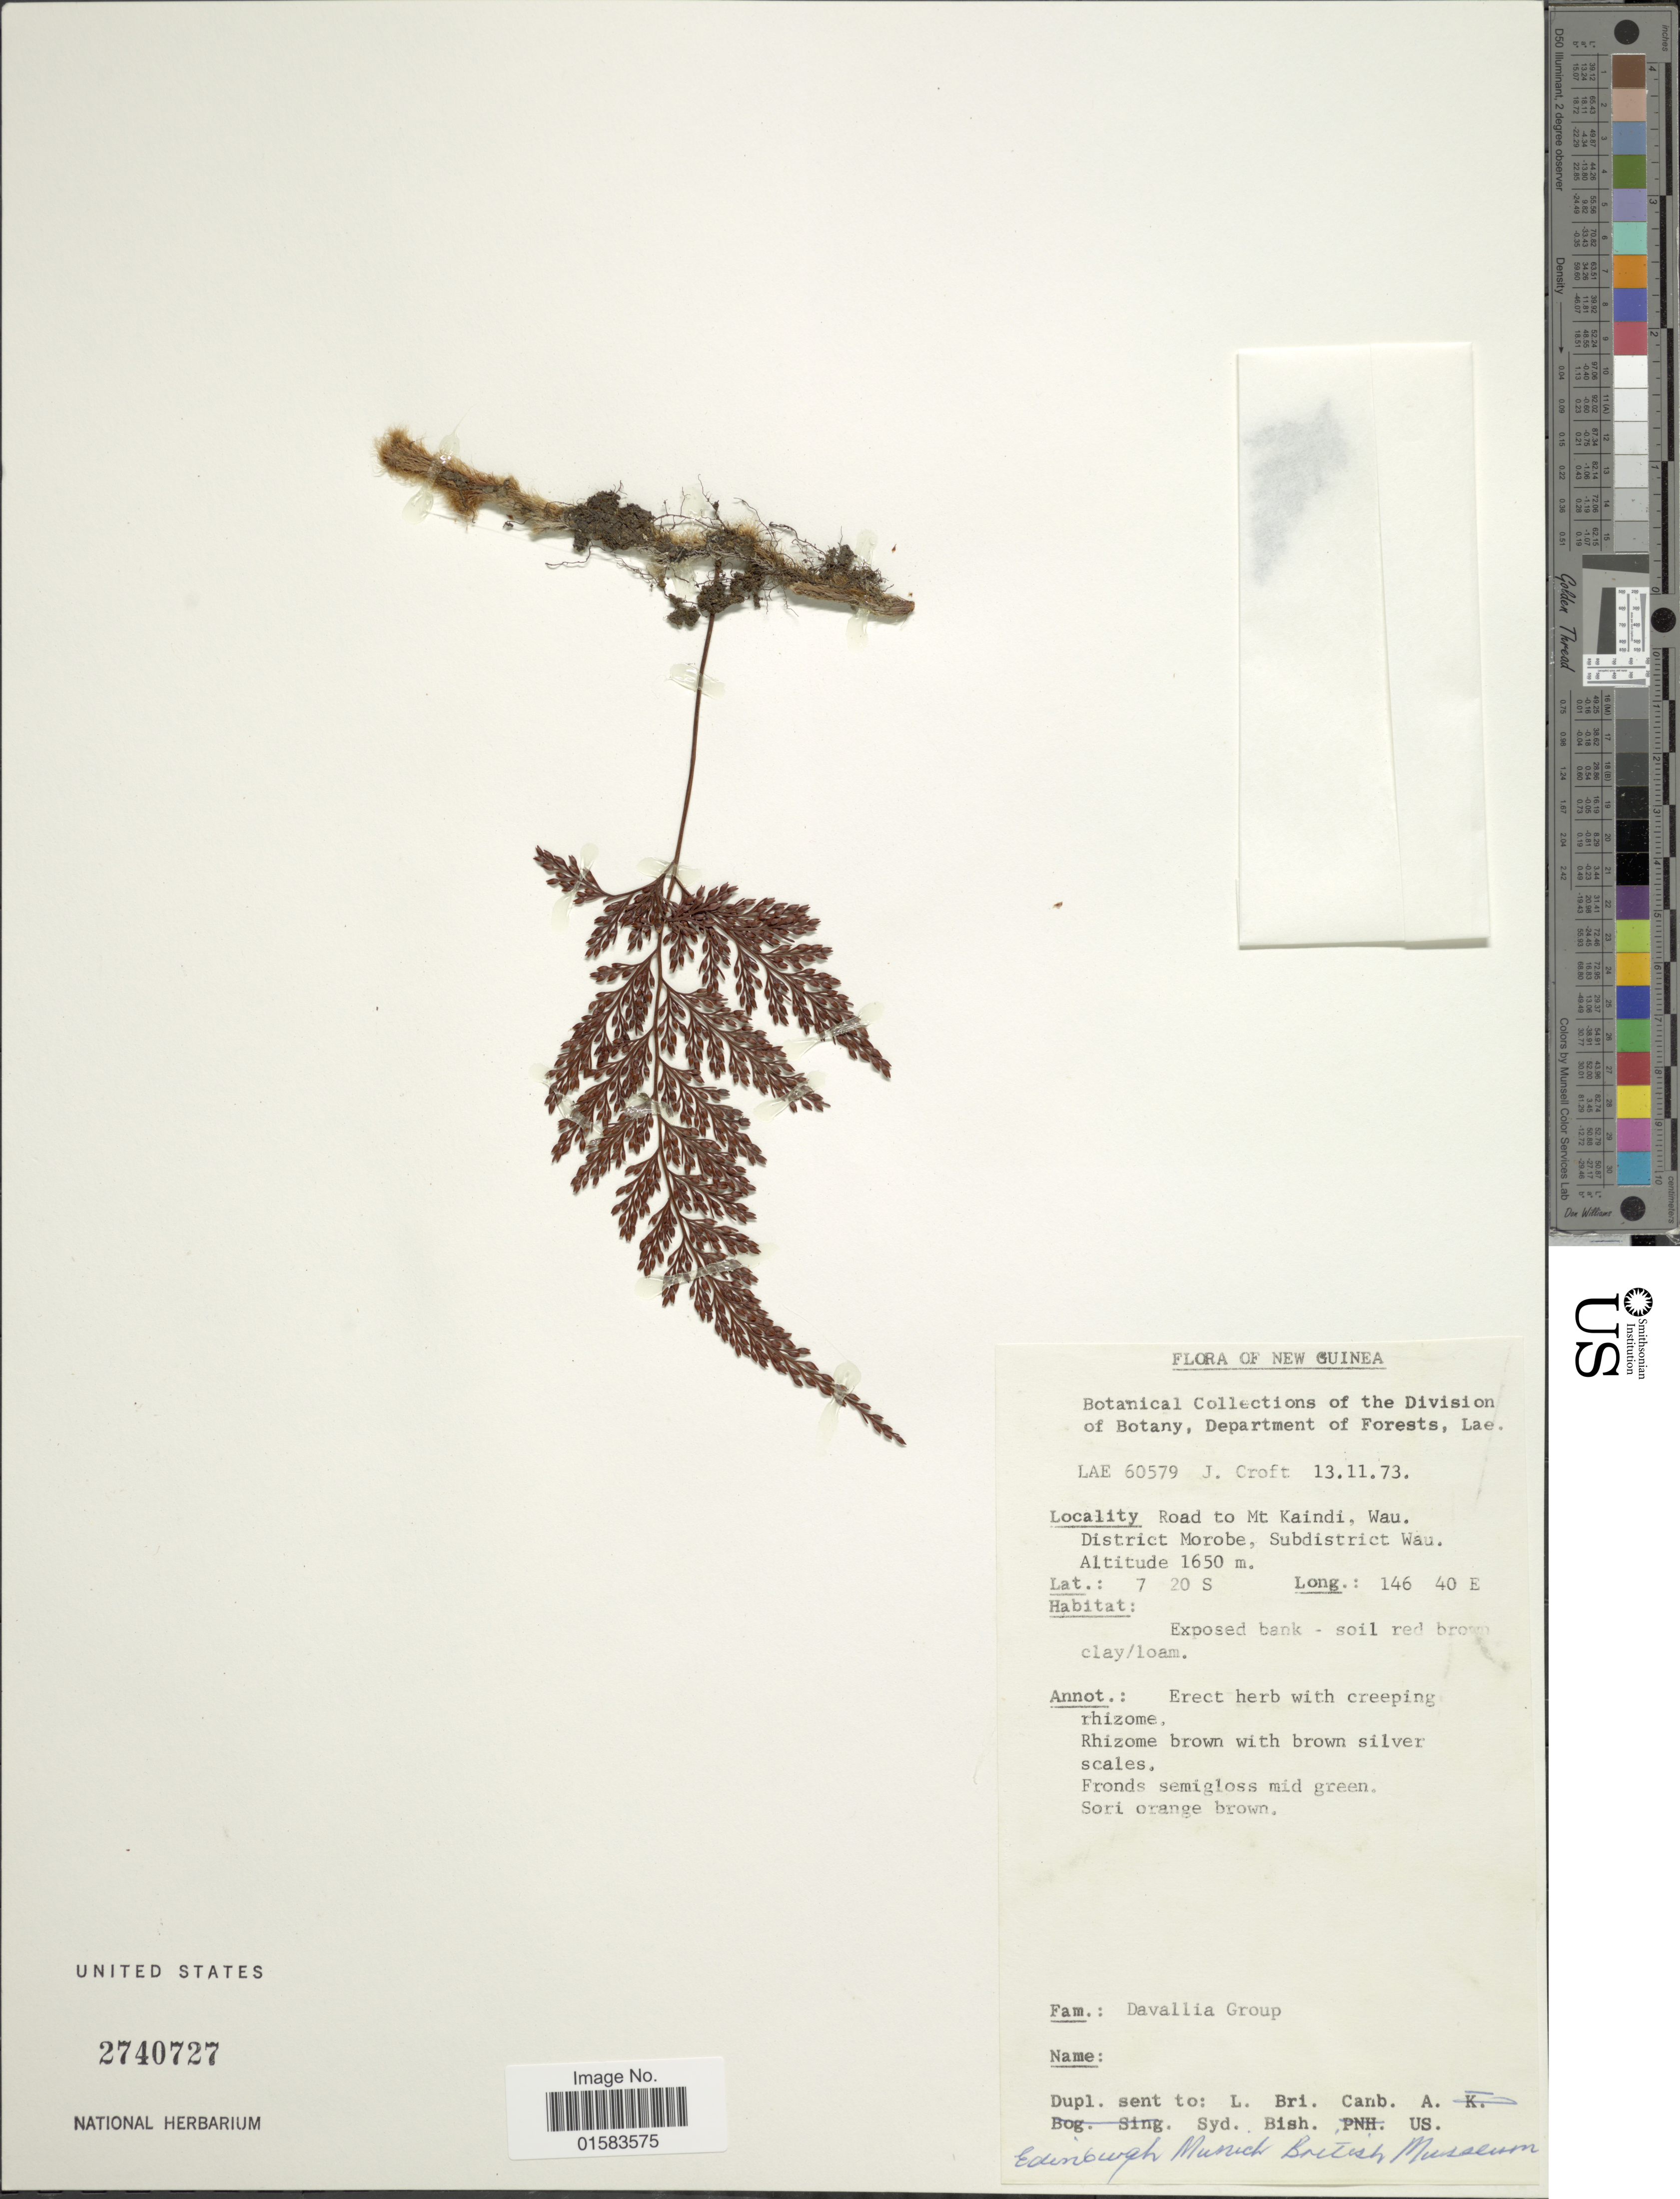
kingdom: Plantae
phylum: Tracheophyta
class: Polypodiopsida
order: Polypodiales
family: Davalliaceae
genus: Davallia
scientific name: Davallia sp.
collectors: J. Croft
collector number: LAE 60579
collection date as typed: Transcribed d/m/y: 13/11/73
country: Papua New Guinea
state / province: Morobe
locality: Road to Mt. Kaindi, Wau, District Morobe, Subdistrict Wau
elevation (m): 1650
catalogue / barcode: US 2740727